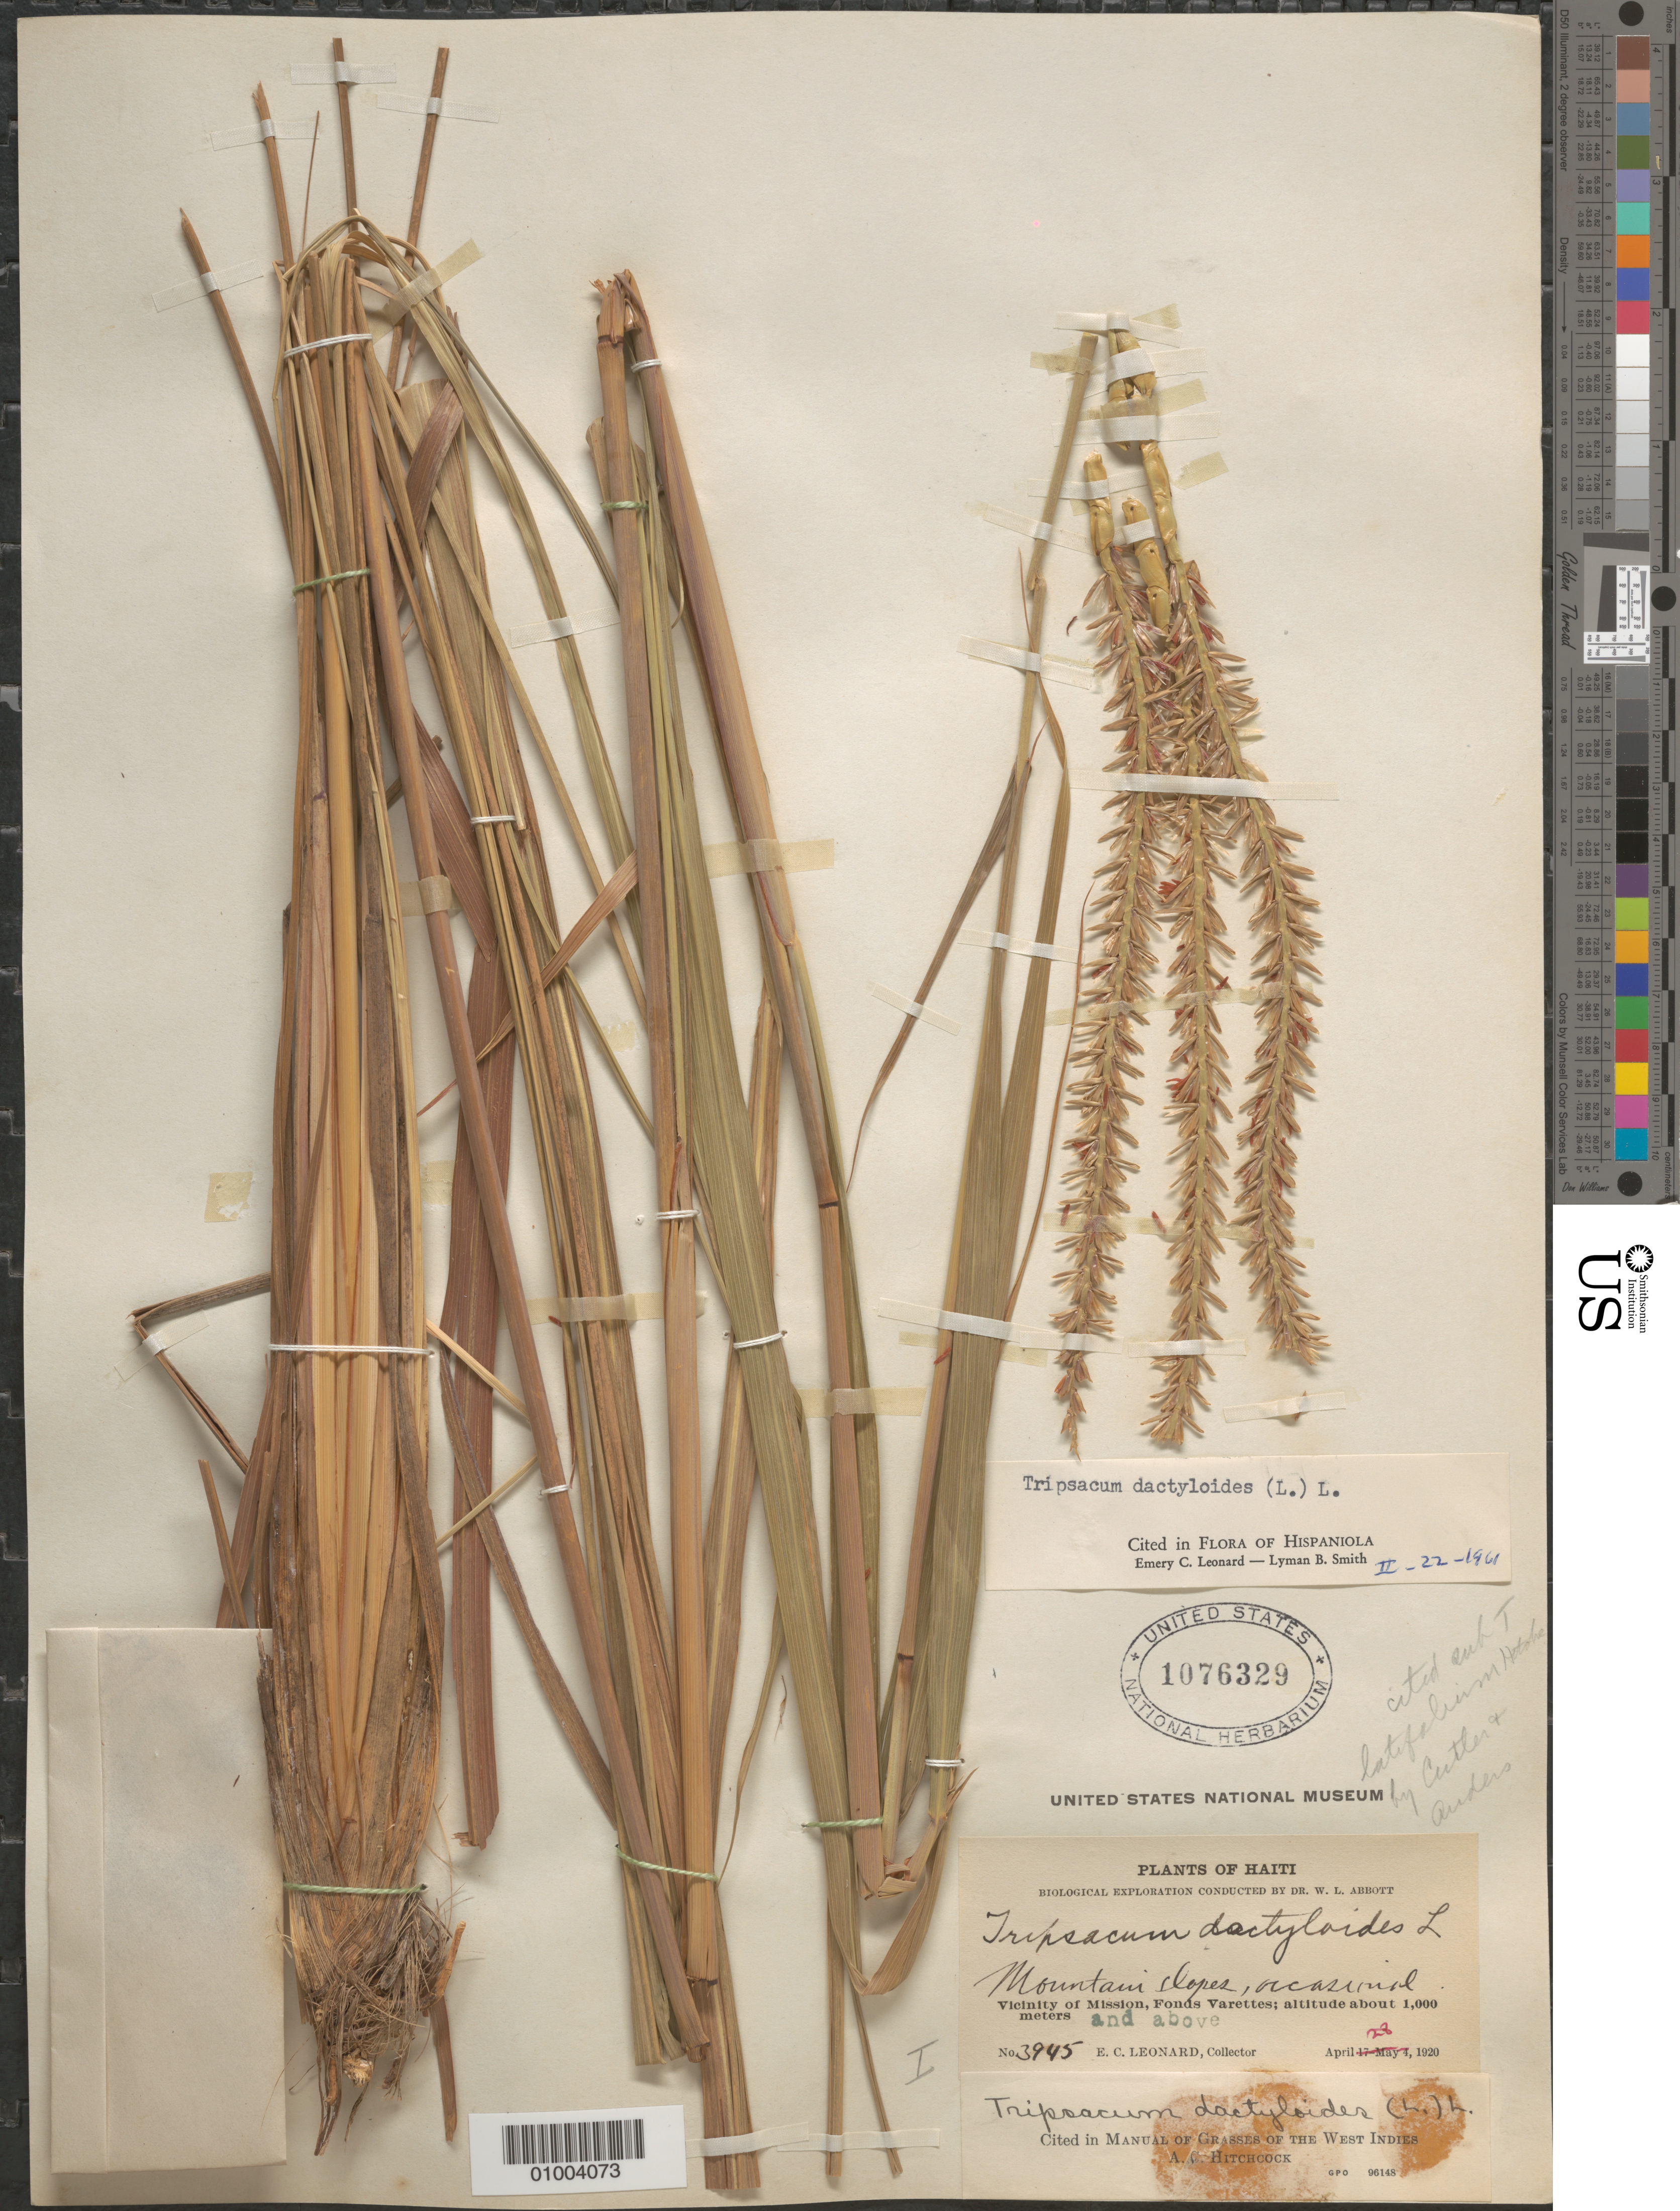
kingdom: Plantae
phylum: Tracheophyta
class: Liliopsida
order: Poales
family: Poaceae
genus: Tripsacum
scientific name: Tripsacum dactyloides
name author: (L.) L.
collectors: A. S. Hitchcock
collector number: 3945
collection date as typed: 28 Apr 1920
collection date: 1920-04-28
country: Haiti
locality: Vicinity of Mission, fonds Varettes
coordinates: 0 N, 0 E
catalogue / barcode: US 1076329